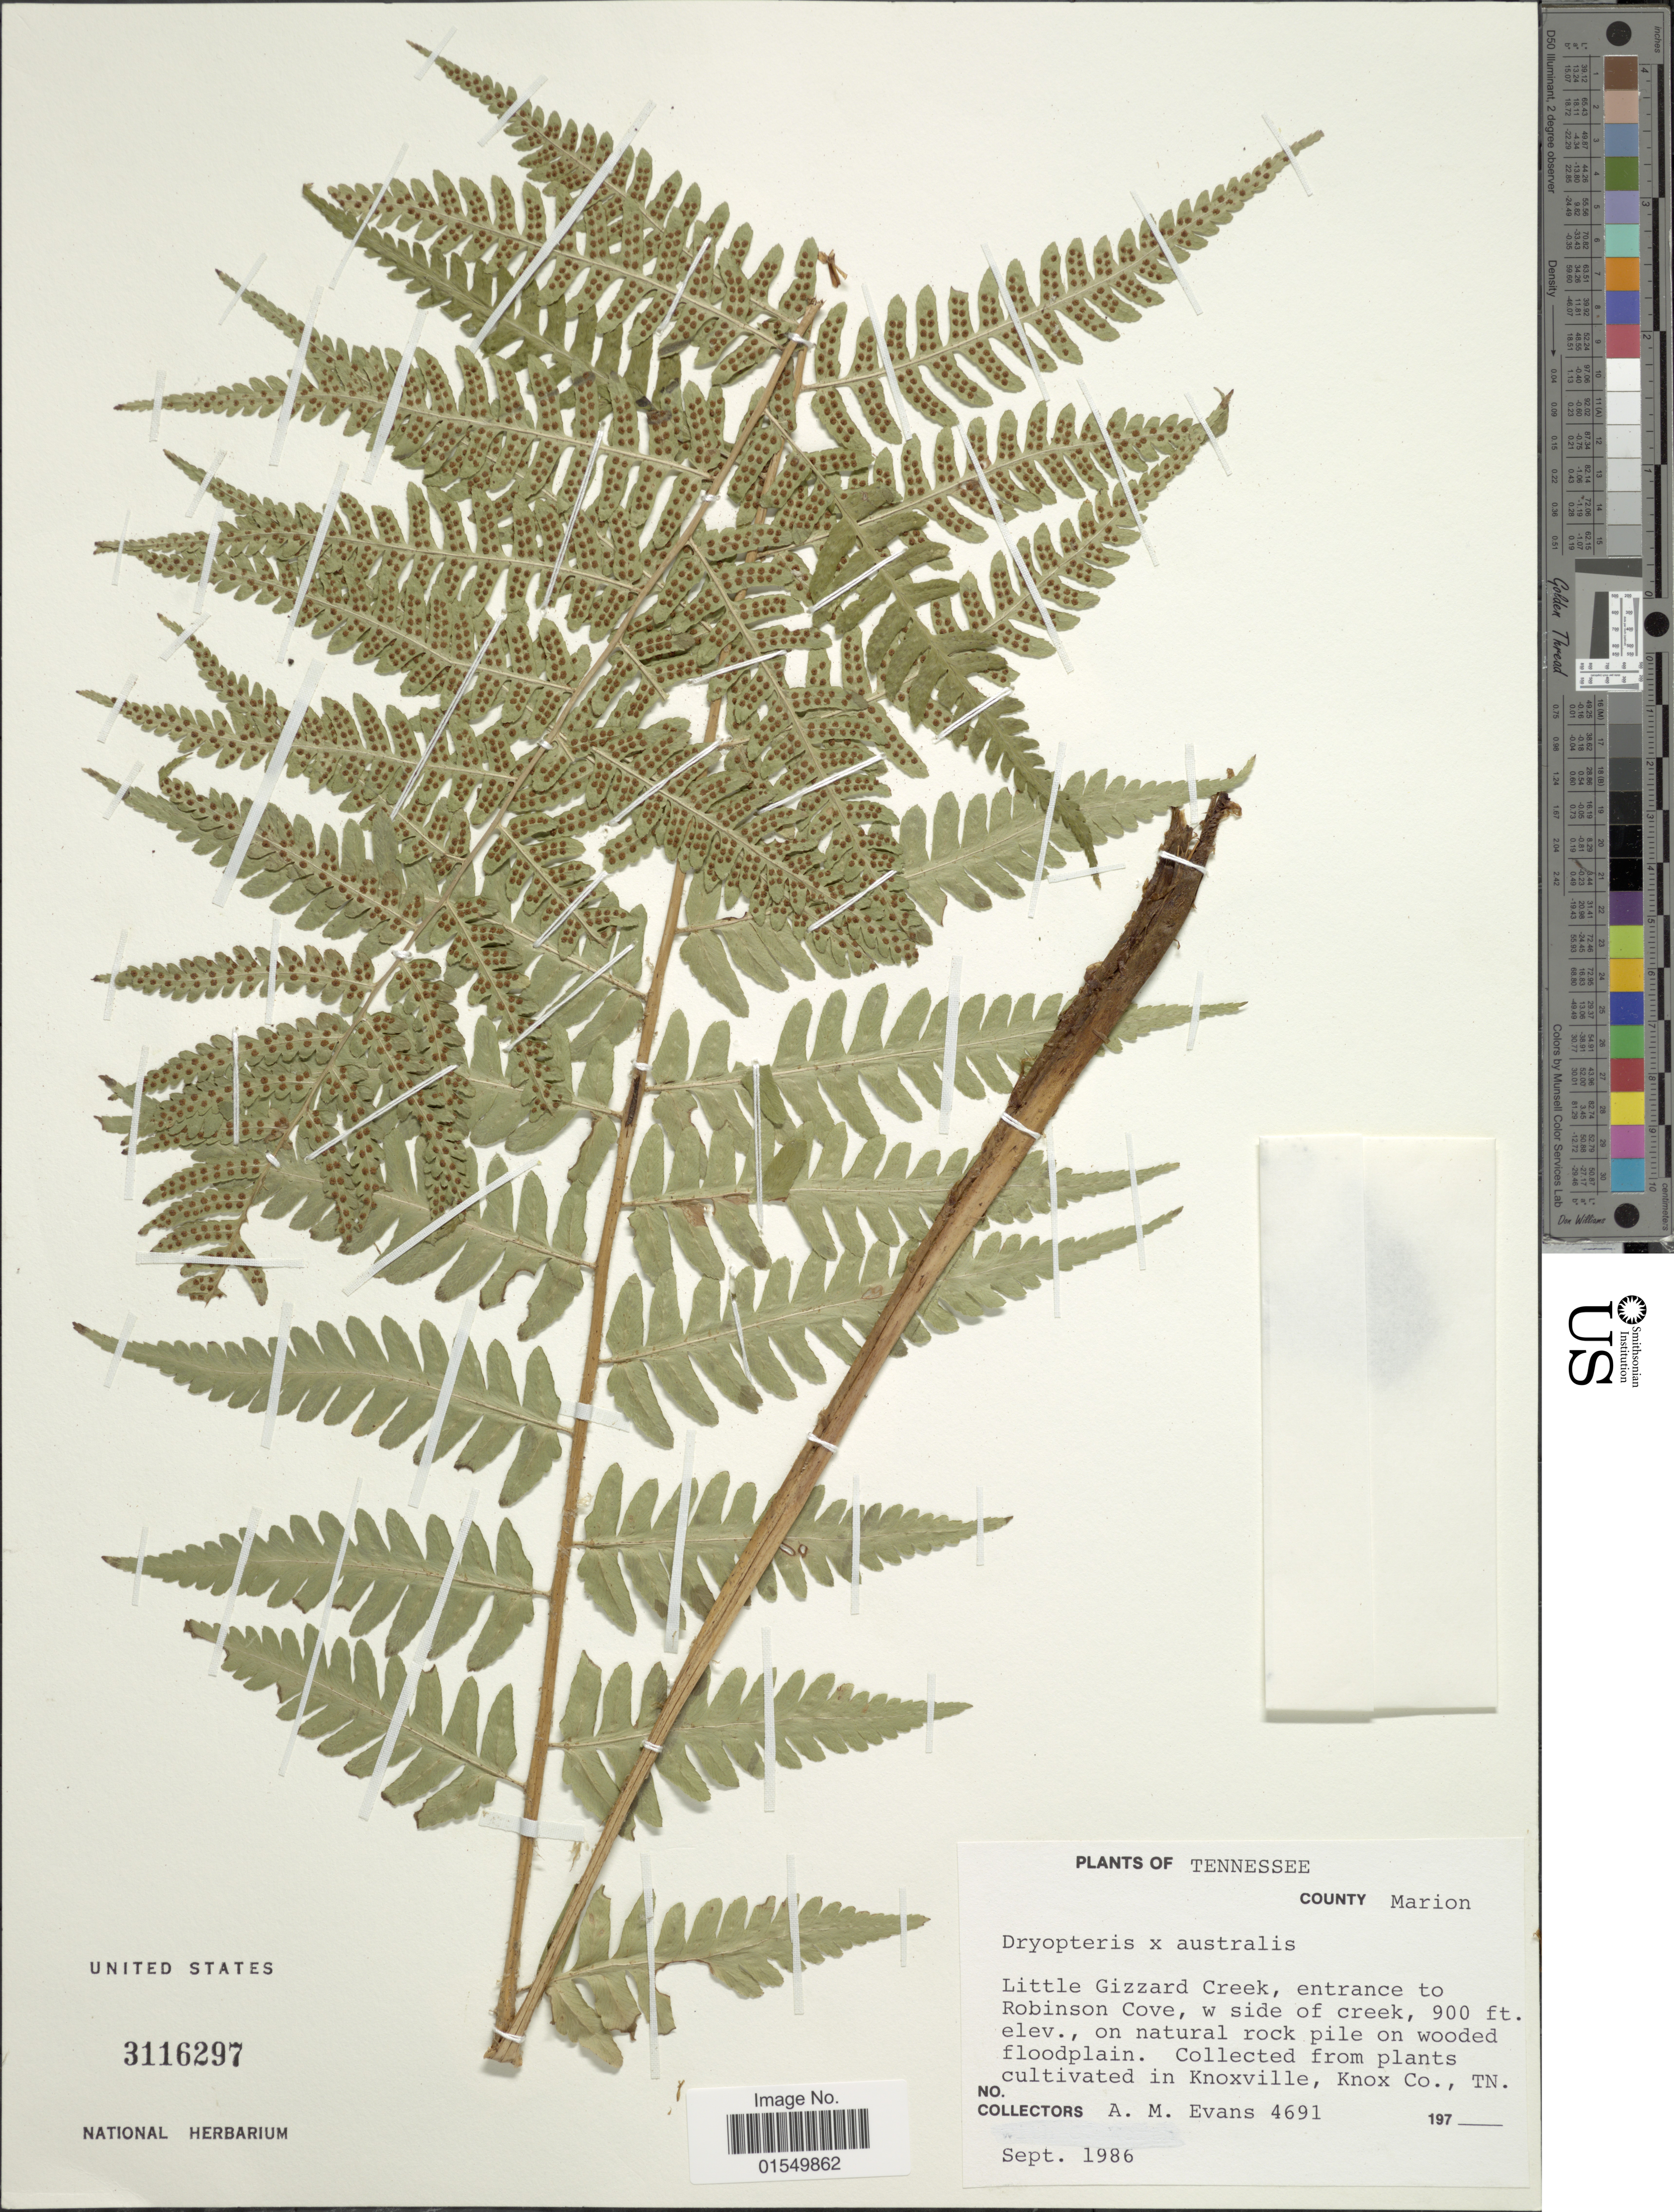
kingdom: Plantae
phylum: Tracheophyta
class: Polypodiopsida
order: Polypodiales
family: Dryopteridaceae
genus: Dryopteris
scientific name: Dryopteris x australis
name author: (Wherry) Small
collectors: A. M. Evans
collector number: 4691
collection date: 1986-09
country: United States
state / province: Tennessee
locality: County Marion, Little Gizzard Creek, entrance to Robinson Cove, w side of creek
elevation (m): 274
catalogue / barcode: US 3116297